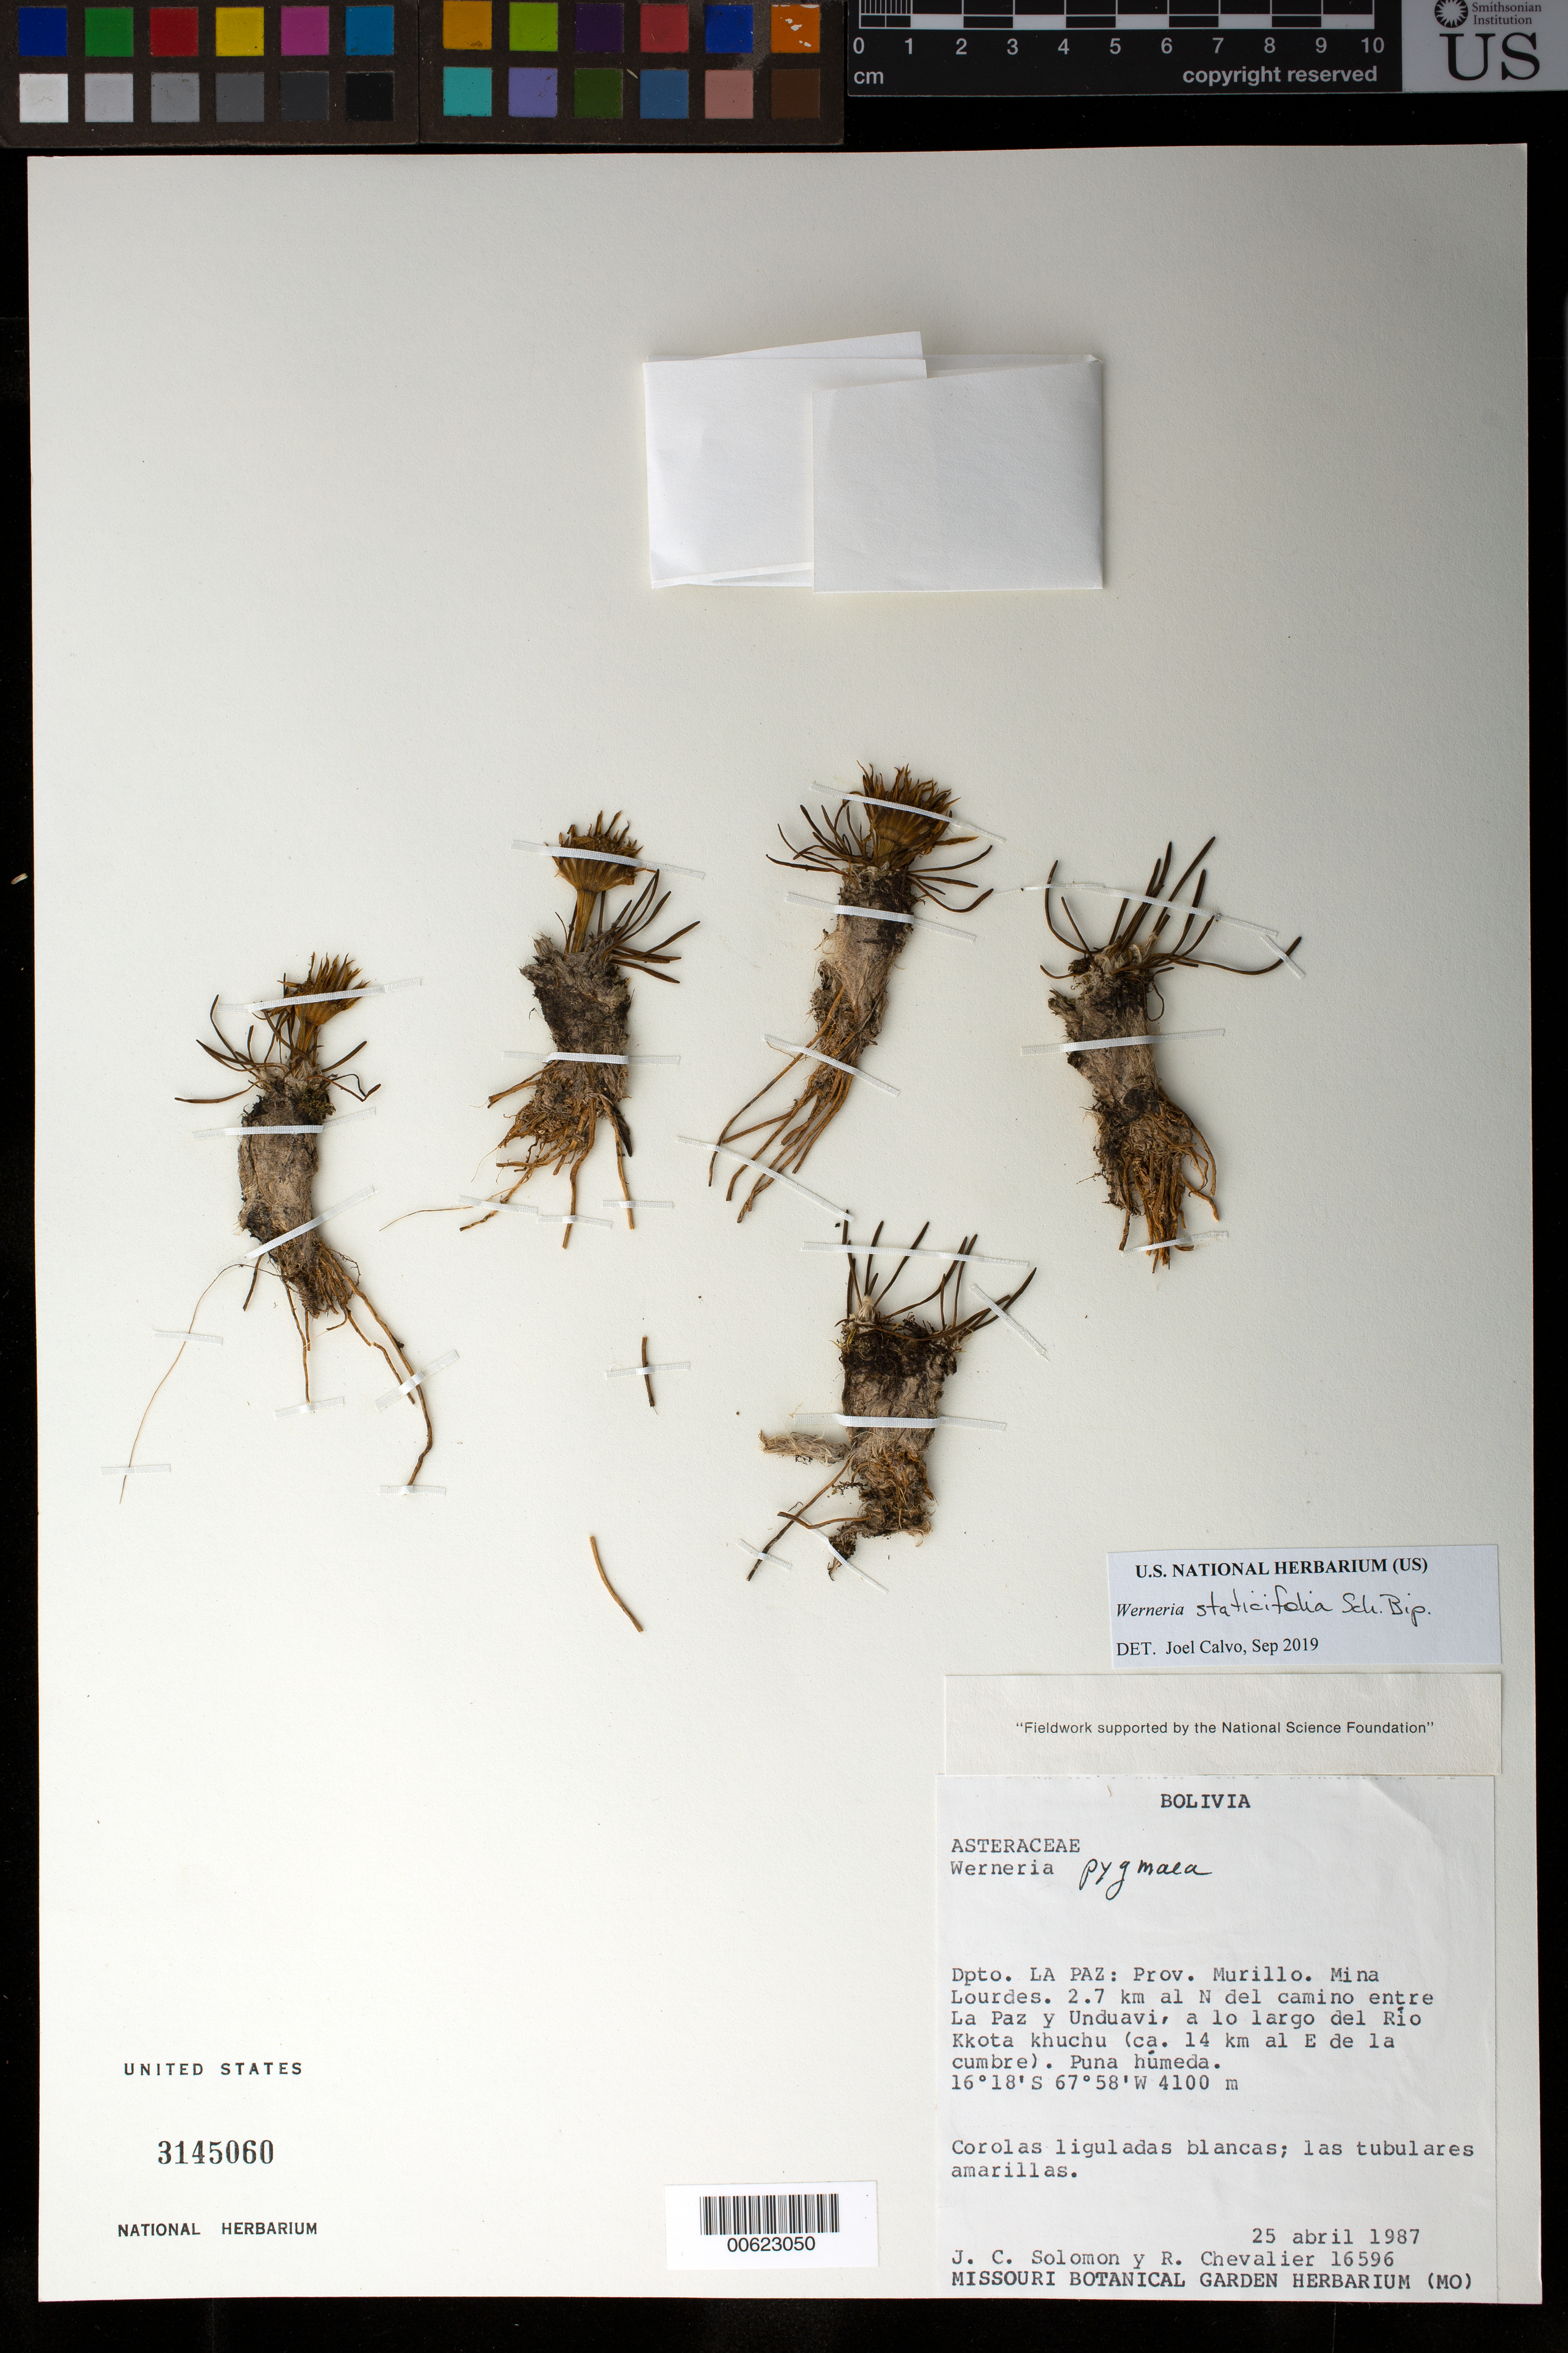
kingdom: Plantae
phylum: Tracheophyta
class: Magnoliopsida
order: Asterales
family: Asteraceae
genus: Werneria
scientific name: Werneria staticifolia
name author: Sch. Bip.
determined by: Calvo, Joel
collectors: J. C. Solomon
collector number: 16596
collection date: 1987-04-25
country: Bolivia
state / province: La Paz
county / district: Murillo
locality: Mina Lourdes, 2.7 km N del camino entre La Paz y Unduavi, a lo largo del Rio Kkota Khuchu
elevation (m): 4100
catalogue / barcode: US 3145060